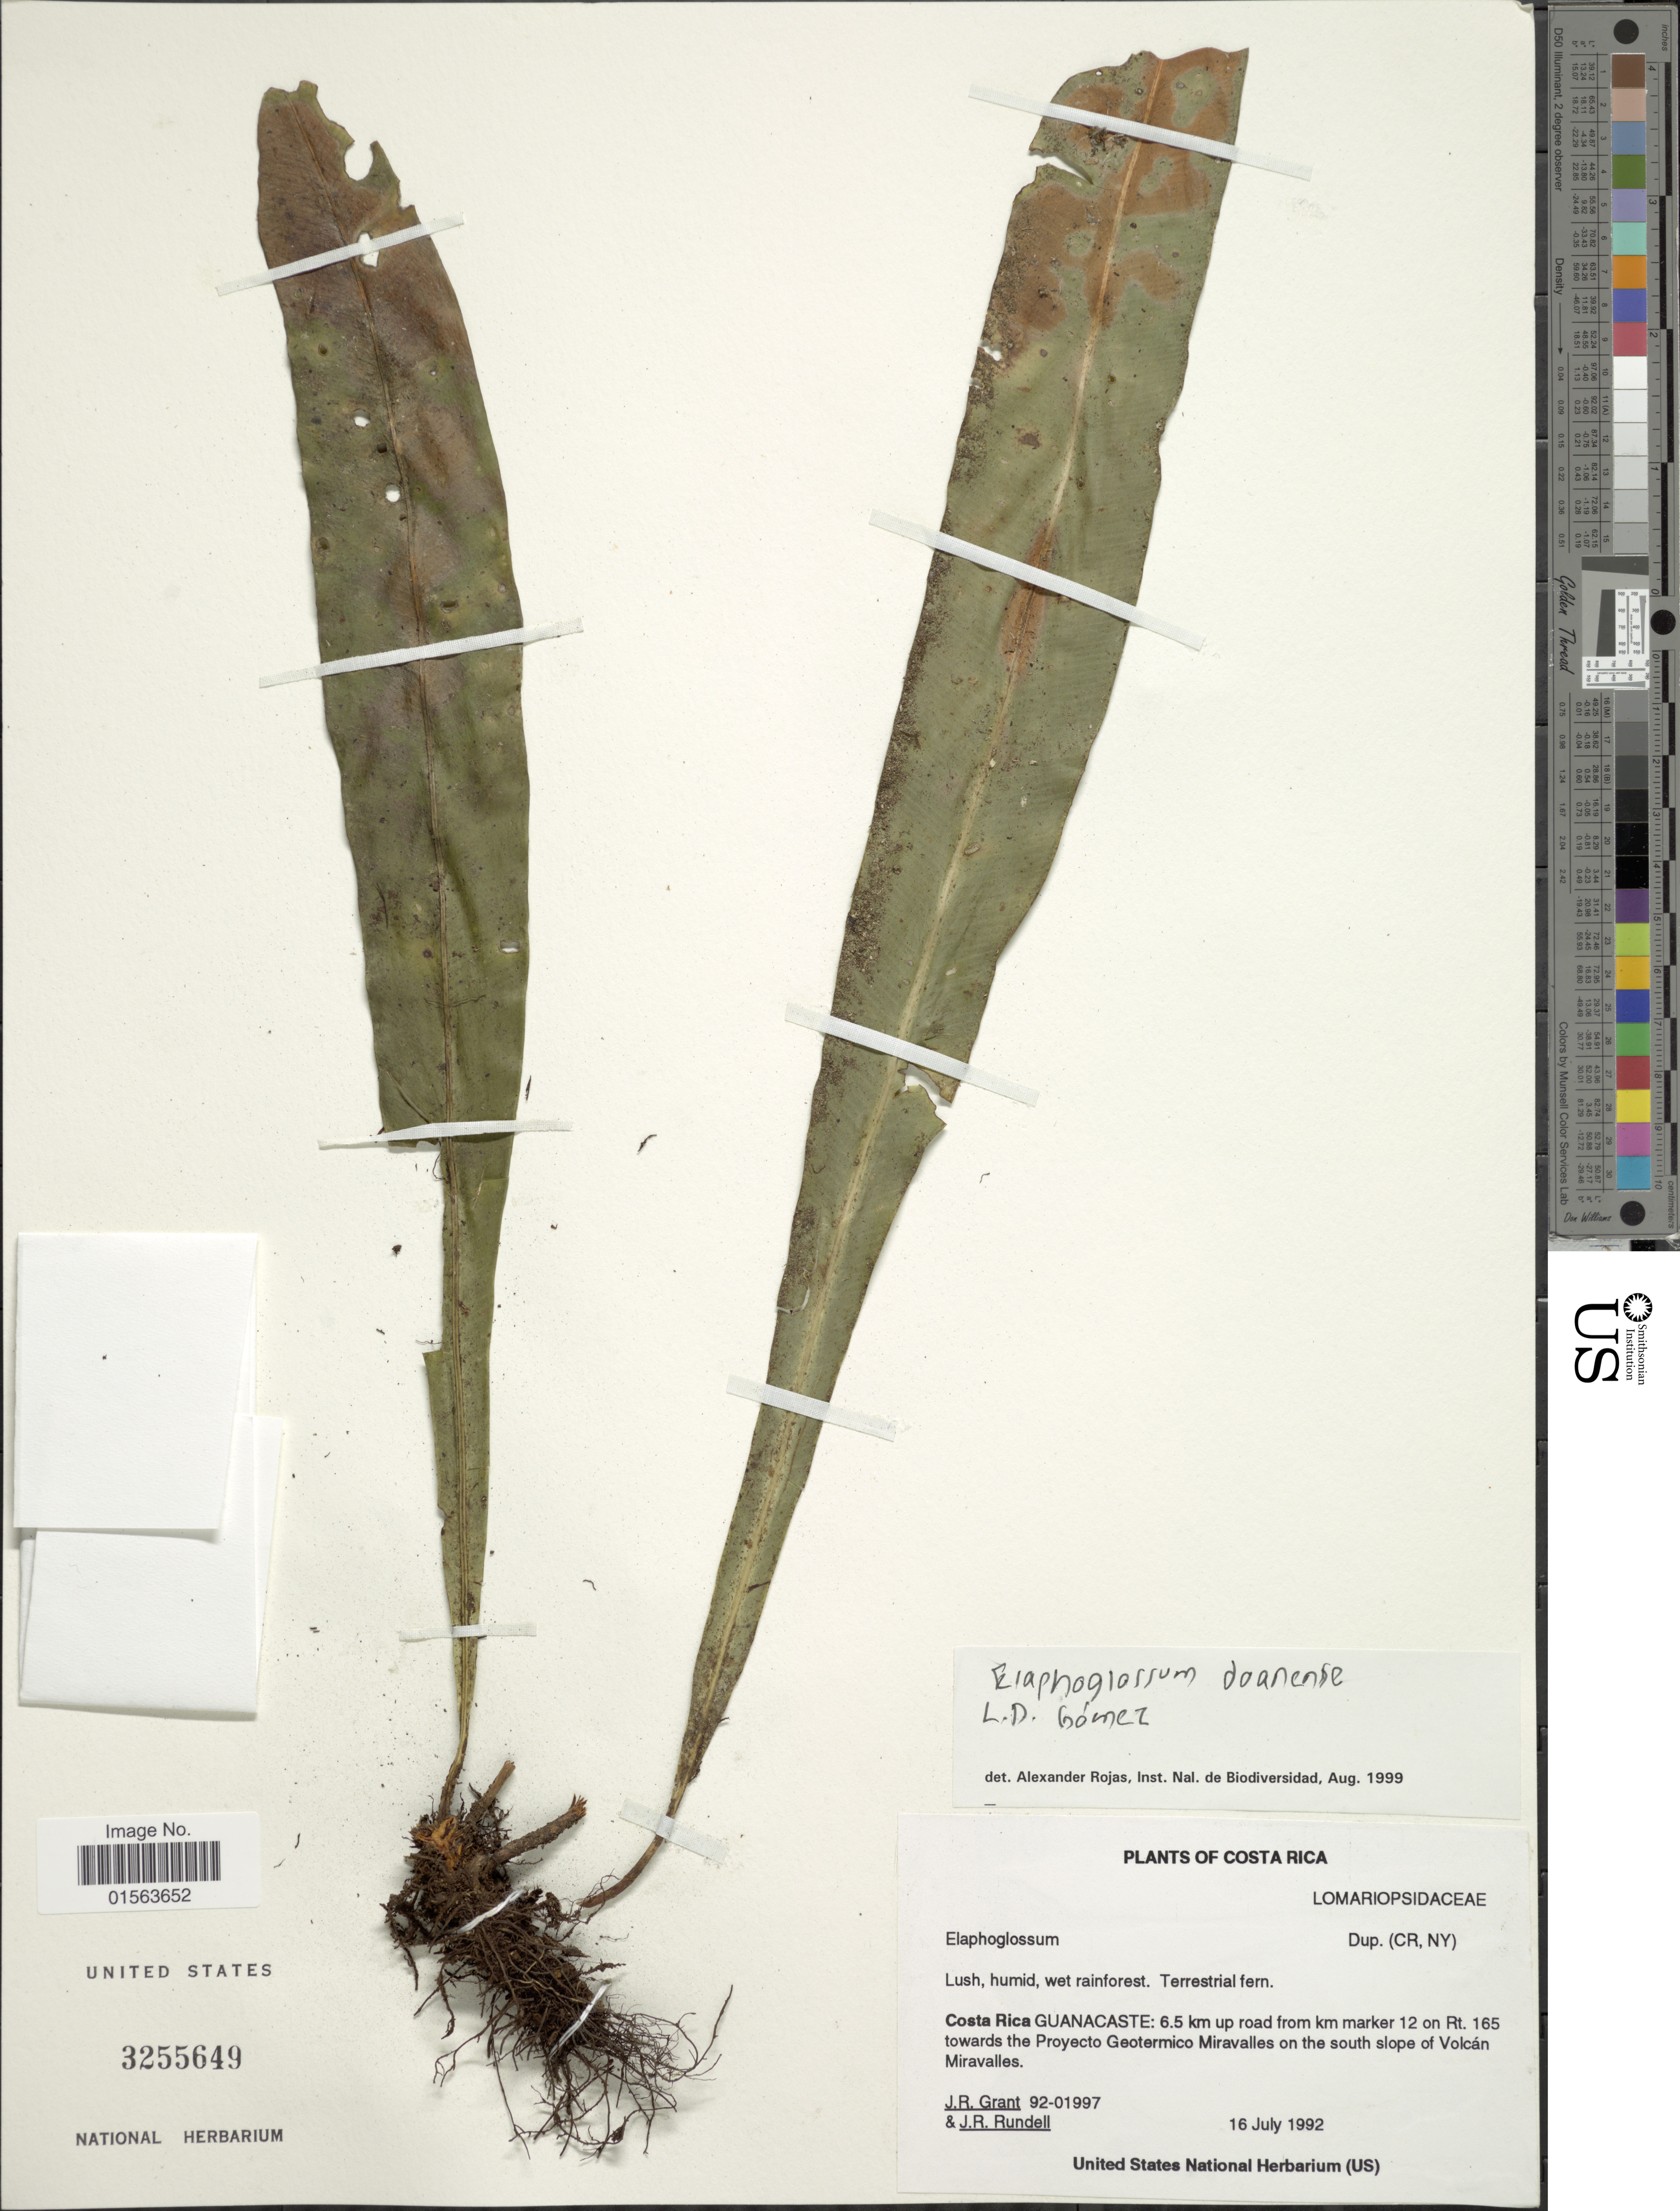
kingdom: Plantae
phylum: Tracheophyta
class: Polypodiopsida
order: Polypodiales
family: Dryopteridaceae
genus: Elaphoglossum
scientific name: Elaphoglossum doanense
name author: L.D. Gómez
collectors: J. Grant & J. R. Rundell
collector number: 92-01997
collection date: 1992-07-16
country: Costa Rica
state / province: Guanacaste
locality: Costa Rica, Guanacaste: 6.5 km up road from km marker 12 on Rt. 165 towards the Proyecto Geotermico Miravalles on the south slope of Volcan Miravalles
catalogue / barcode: US 3255649